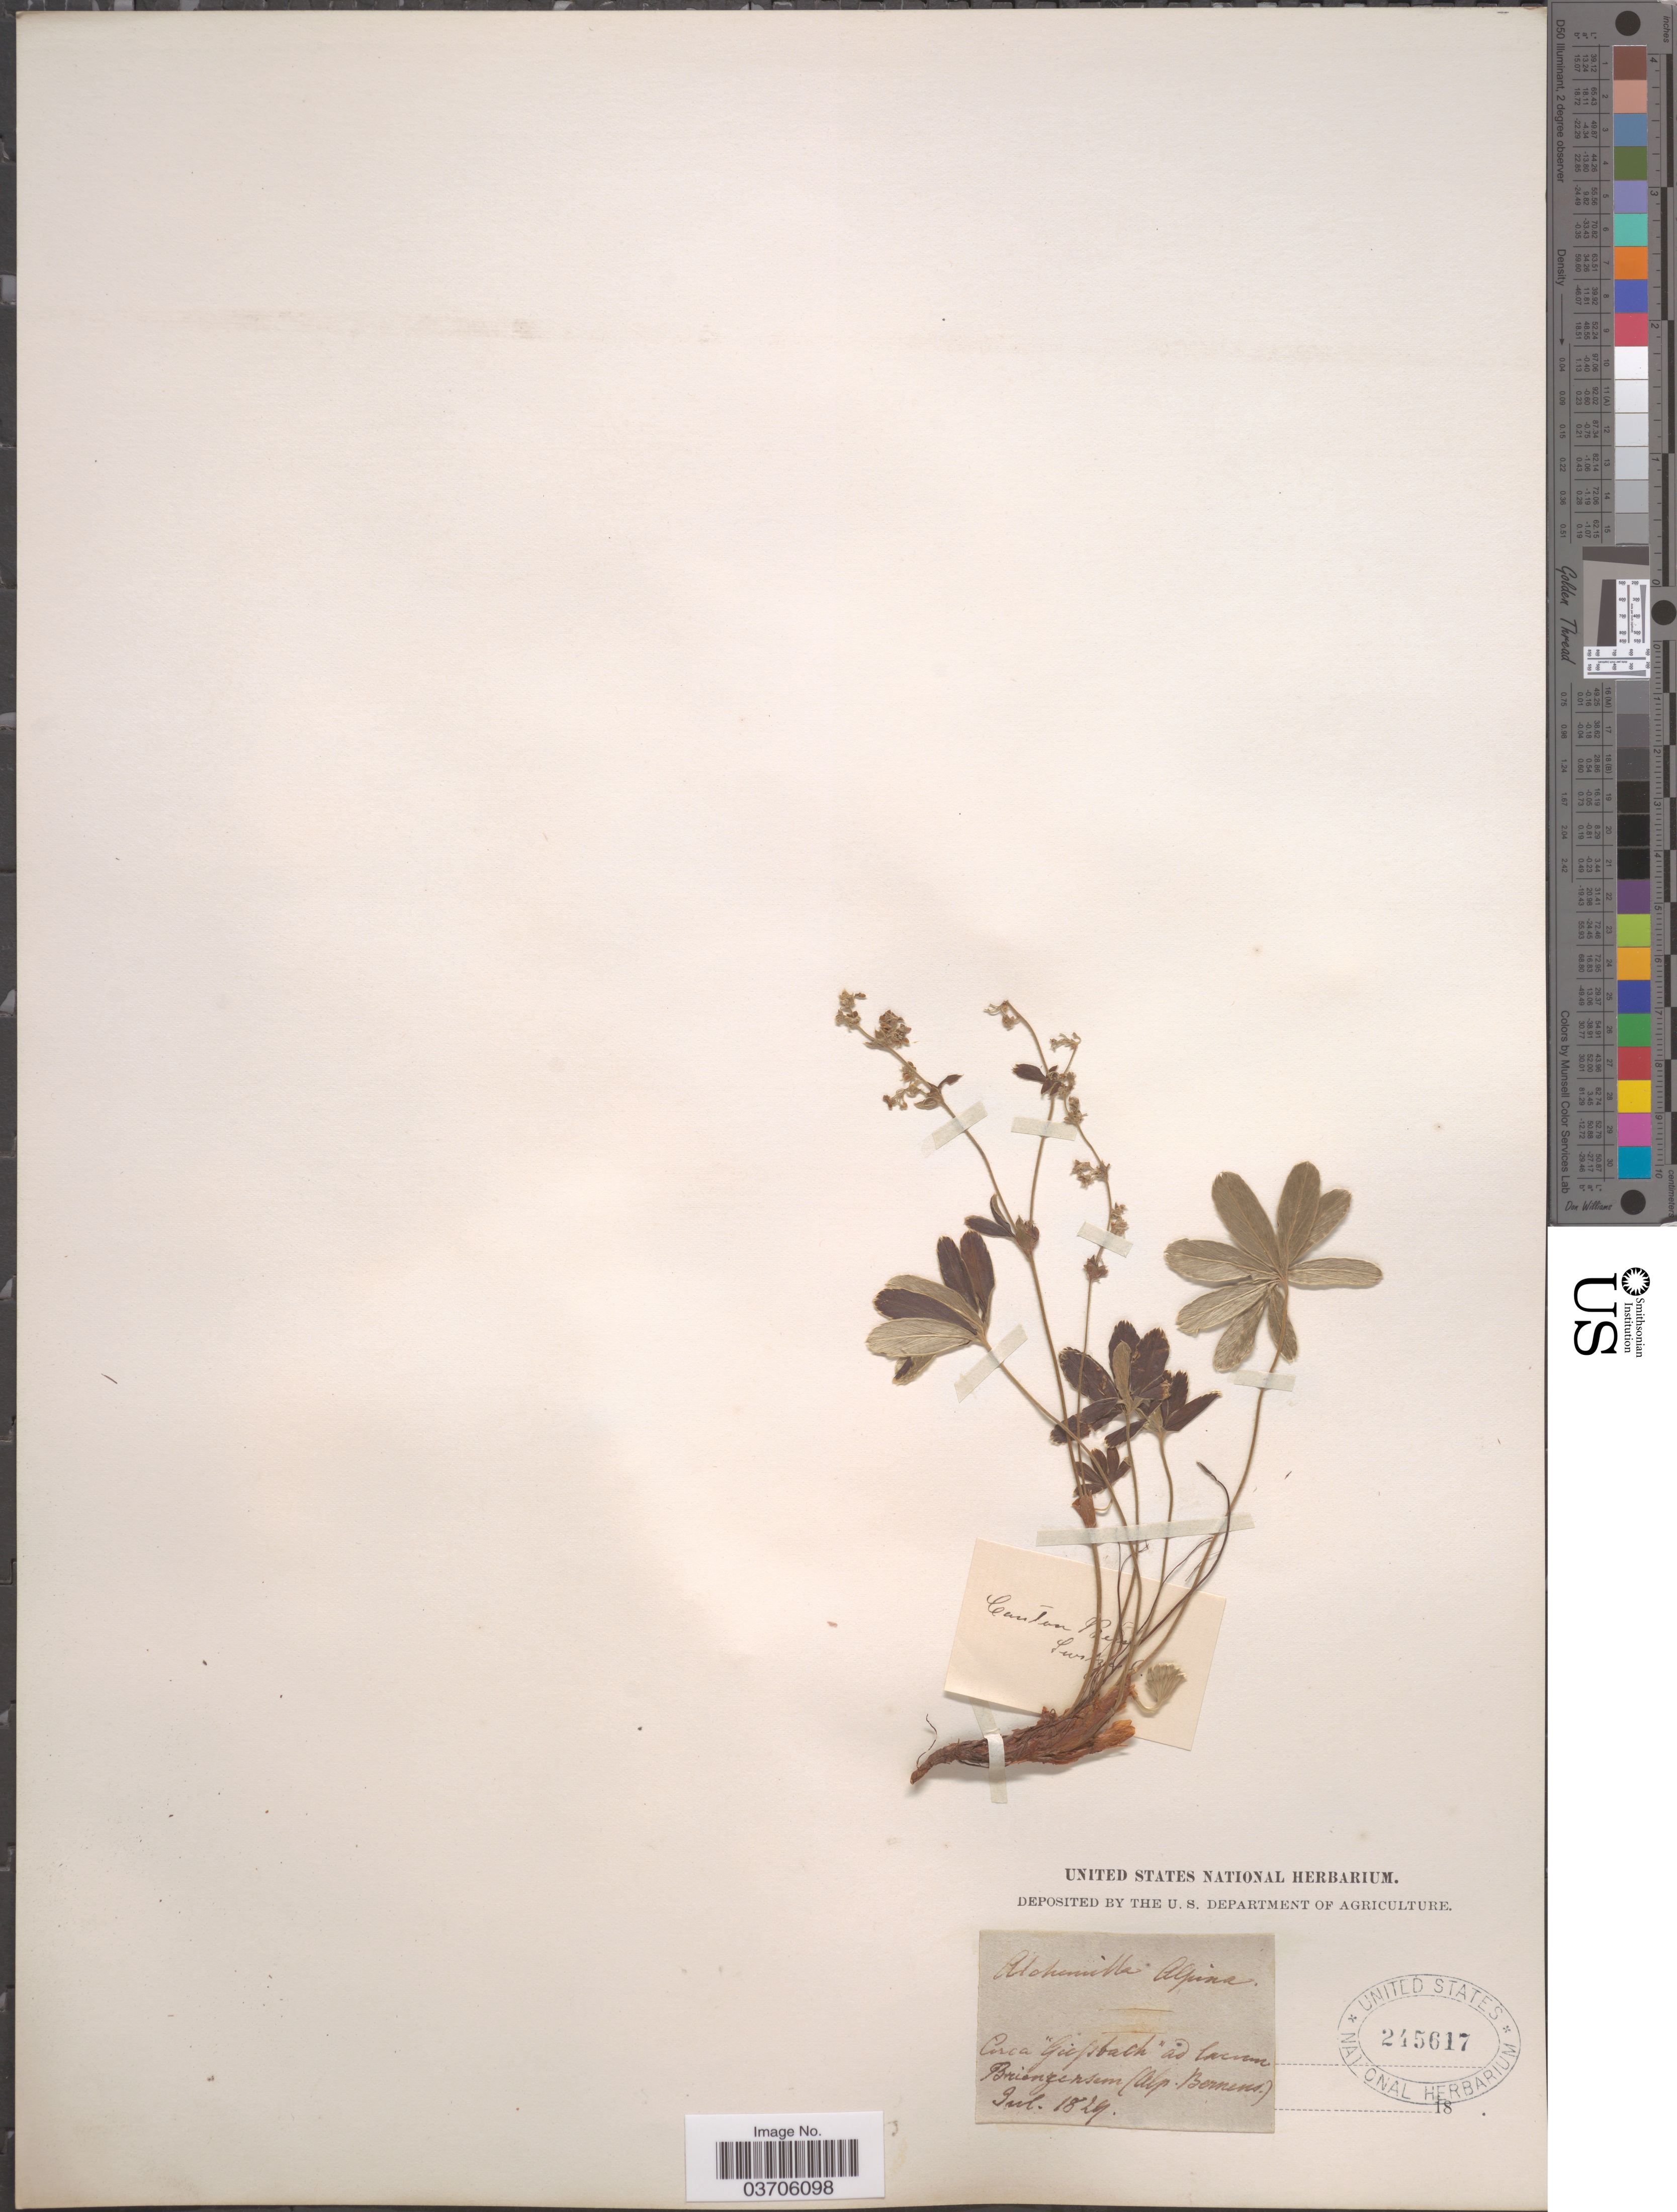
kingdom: Plantae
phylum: Tracheophyta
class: Magnoliopsida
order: Rosales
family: Rosaceae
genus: Alchemilla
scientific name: Alchemilla alpina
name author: L.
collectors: ex herb. United States National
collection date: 1829-07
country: Switzerland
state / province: Bern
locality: Circa Giessbach ad lacum Brienzensem (Alp Bernens.)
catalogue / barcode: US 245617